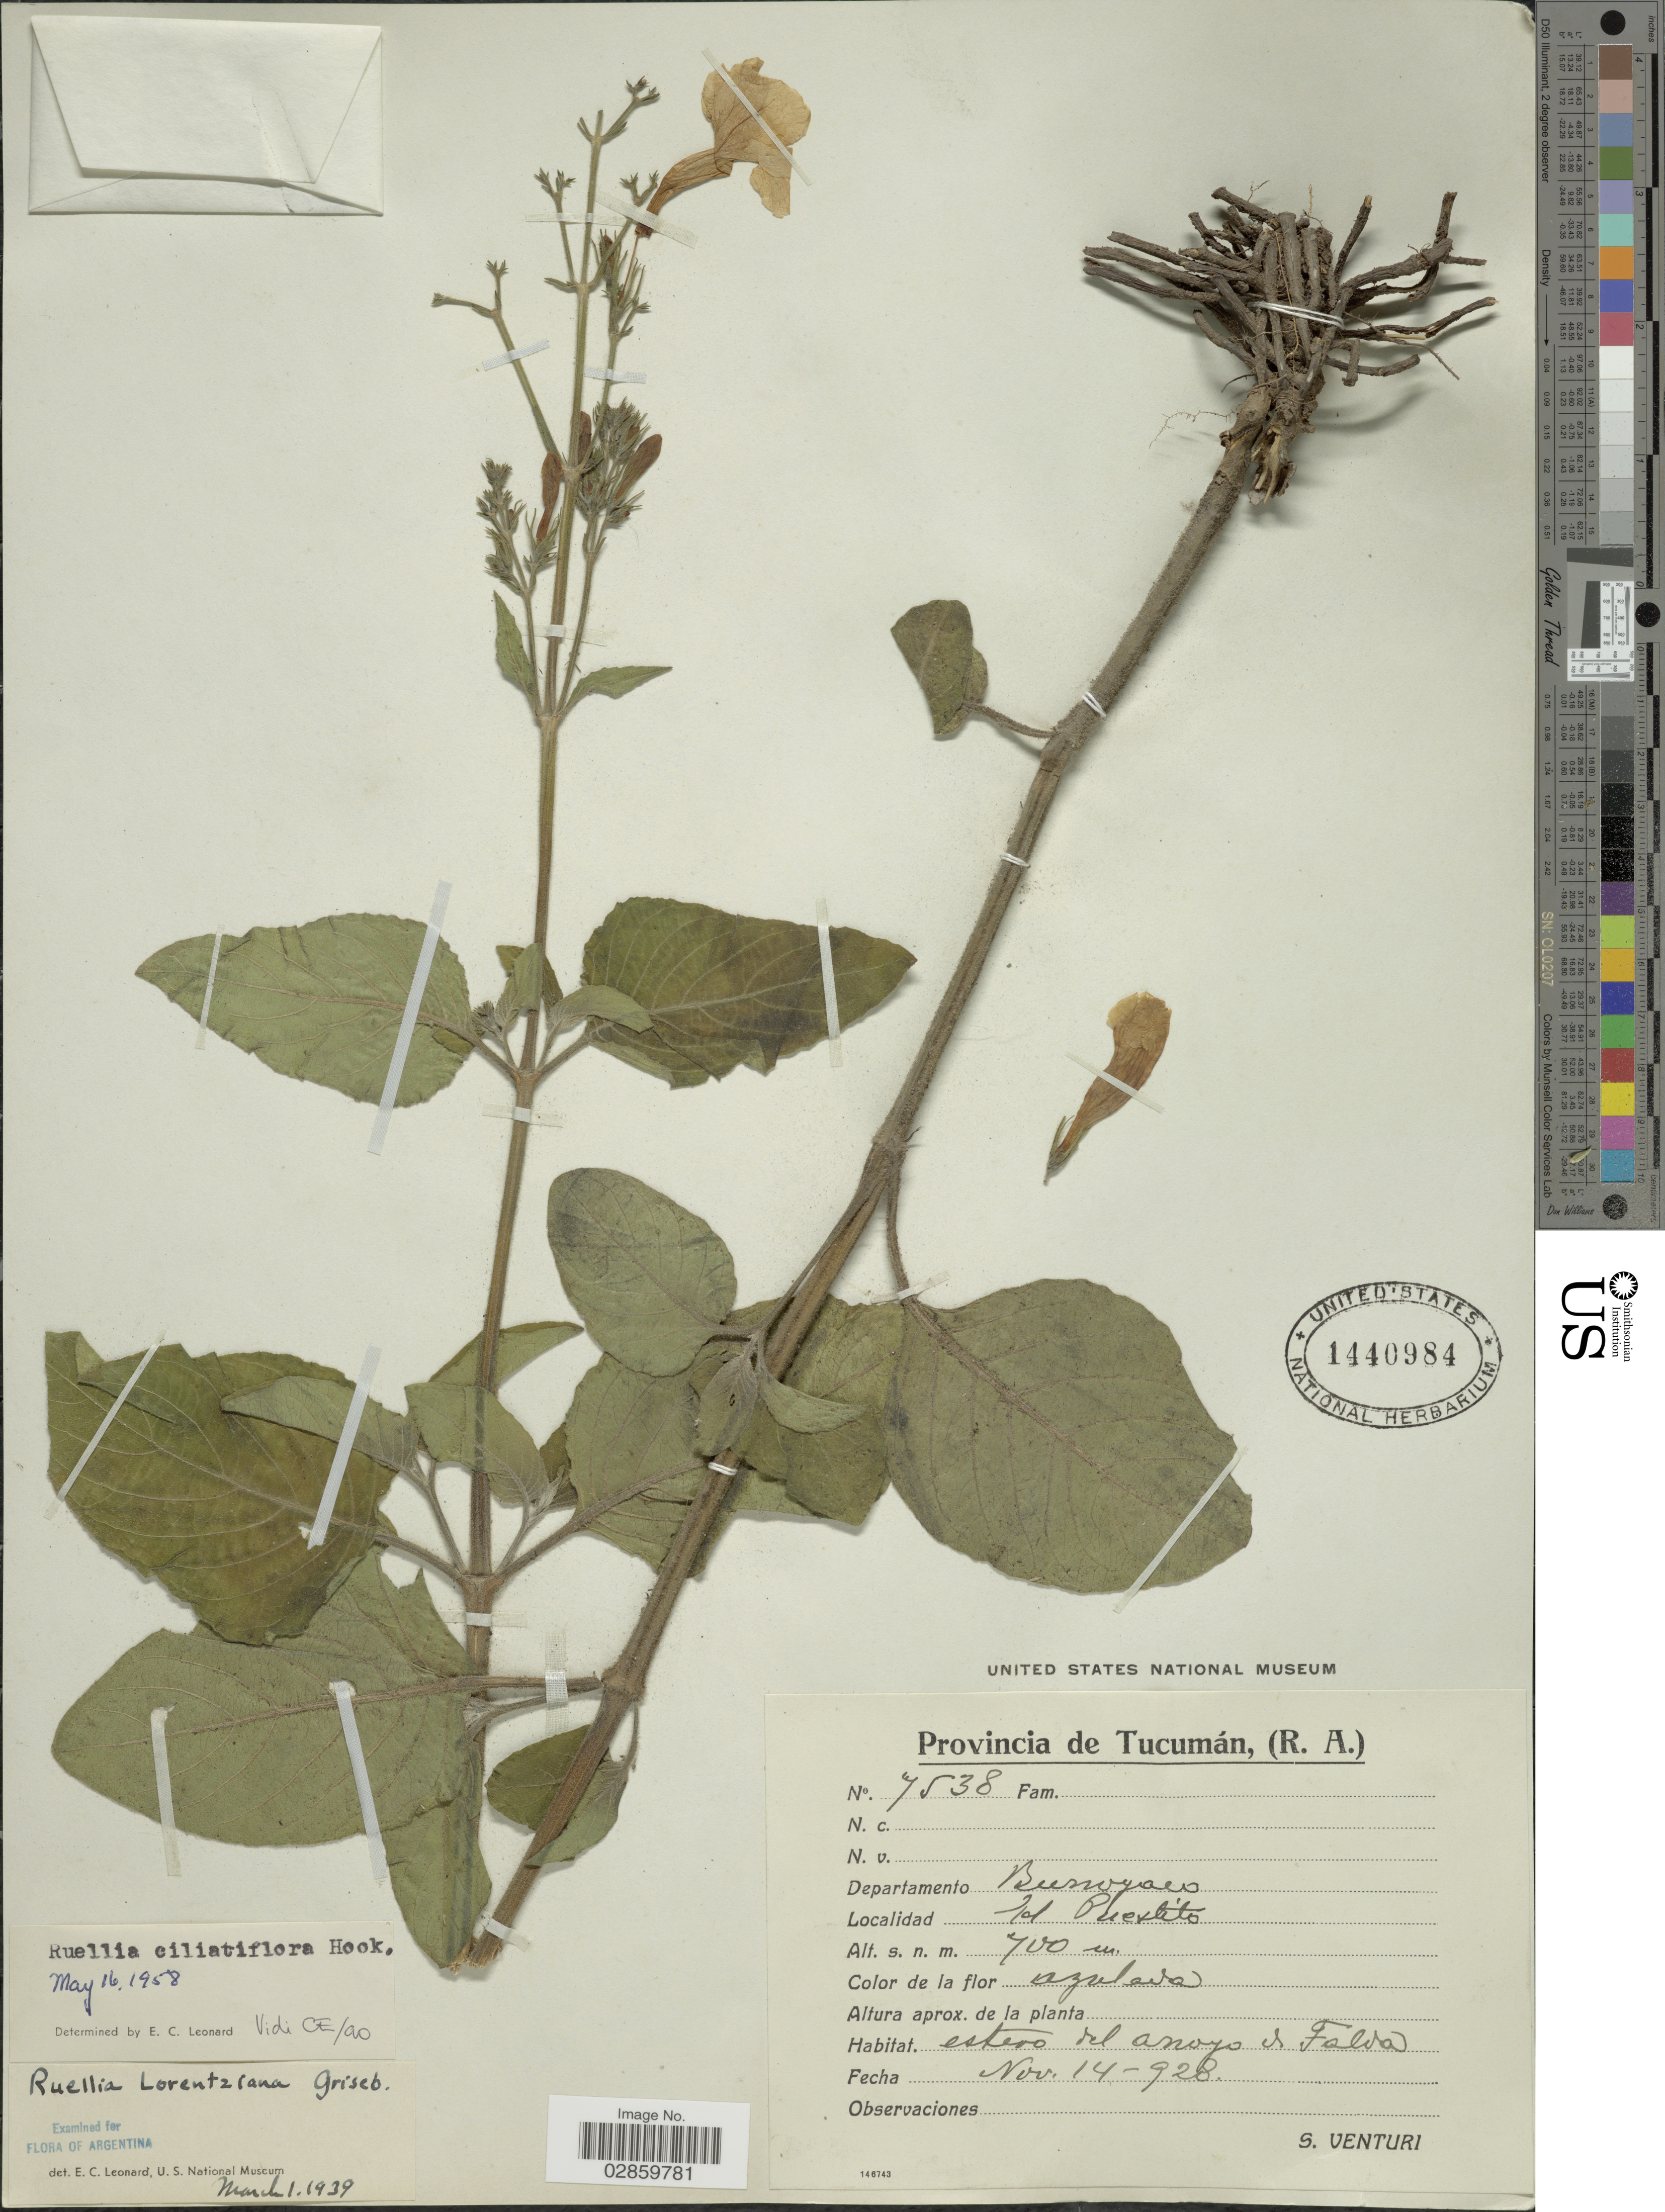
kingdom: Plantae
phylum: Tracheophyta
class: Magnoliopsida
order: Lamiales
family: Acanthaceae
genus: Ruellia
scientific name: Ruellia ciliatiflora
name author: Hook.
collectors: S. Venturi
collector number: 7538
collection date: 1928-11-14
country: Argentina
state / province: Tucuman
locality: Departamento Burroyaco. El Puestito.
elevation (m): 700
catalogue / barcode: US 1440984